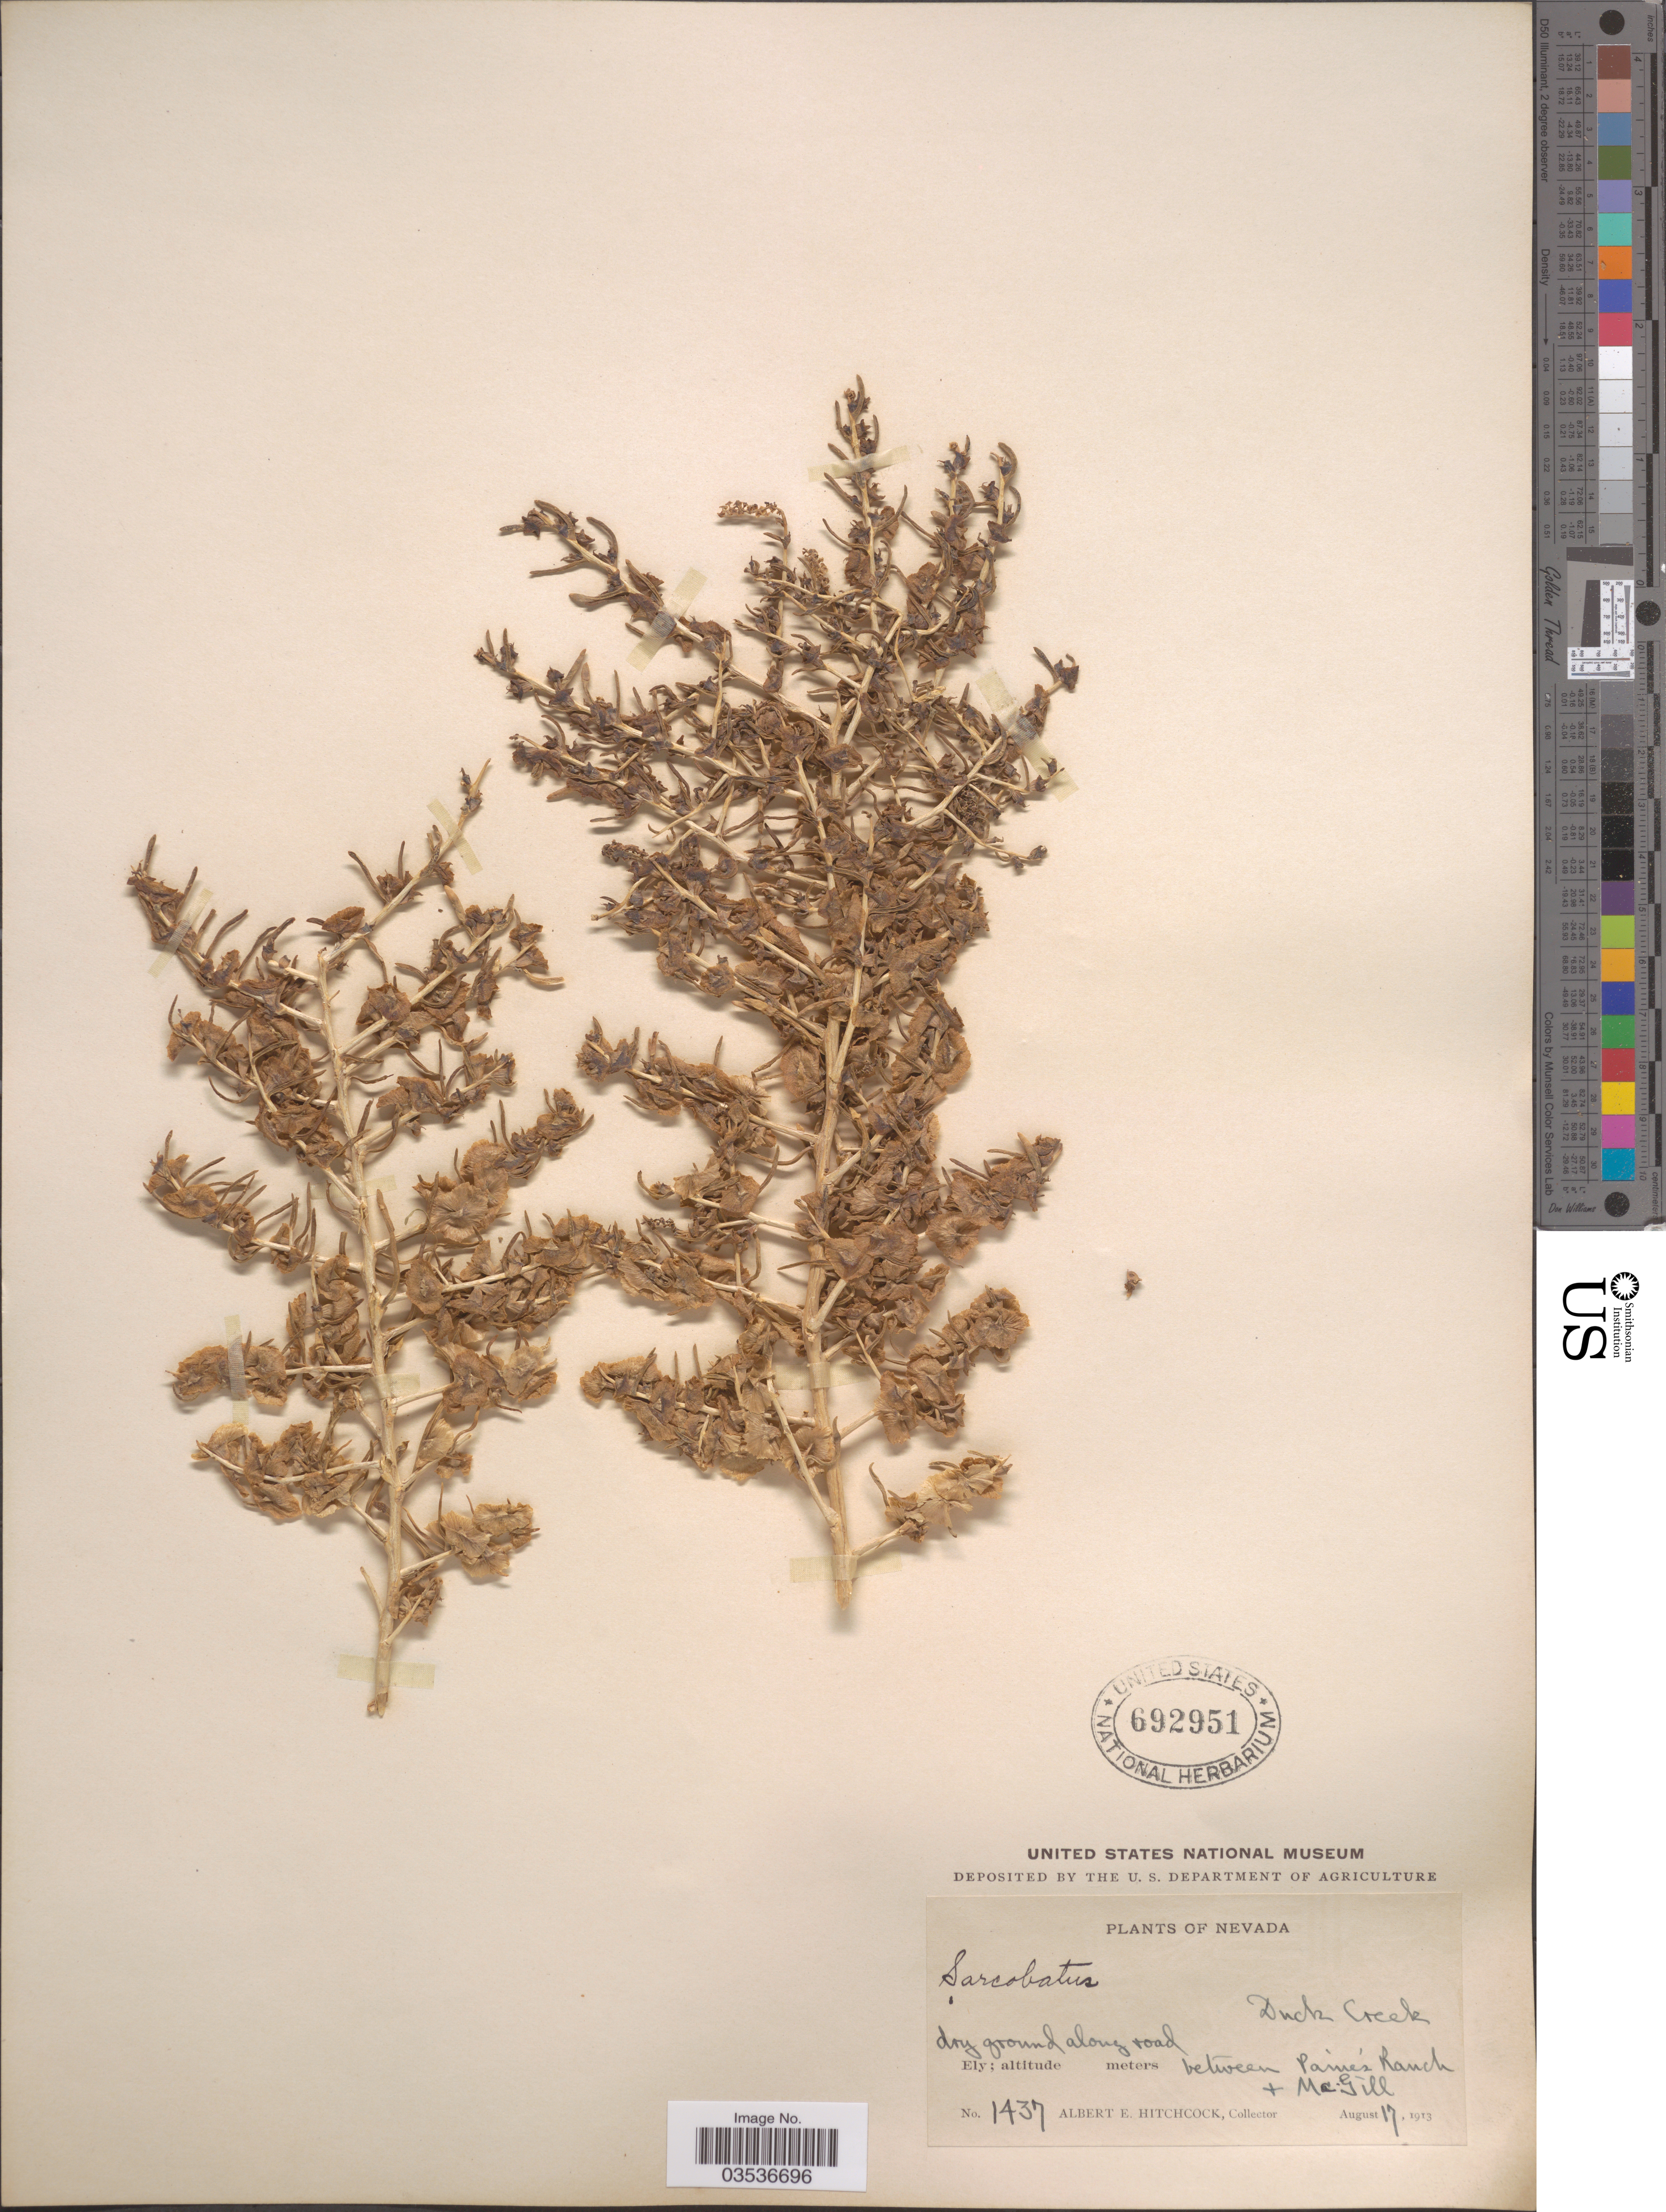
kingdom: Plantae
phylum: Tracheophyta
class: Magnoliopsida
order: Caryophyllales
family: Sarcobataceae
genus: Sarcobatus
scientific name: Sarcobatus vermiculatus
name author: (Hook.) Torr.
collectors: A. Hitchcock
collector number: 1437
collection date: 1913-08-17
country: United States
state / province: Nevada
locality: Dry ground along road, Duck Creek. Ely, between Paine's Ranch & McGill.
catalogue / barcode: US 692951